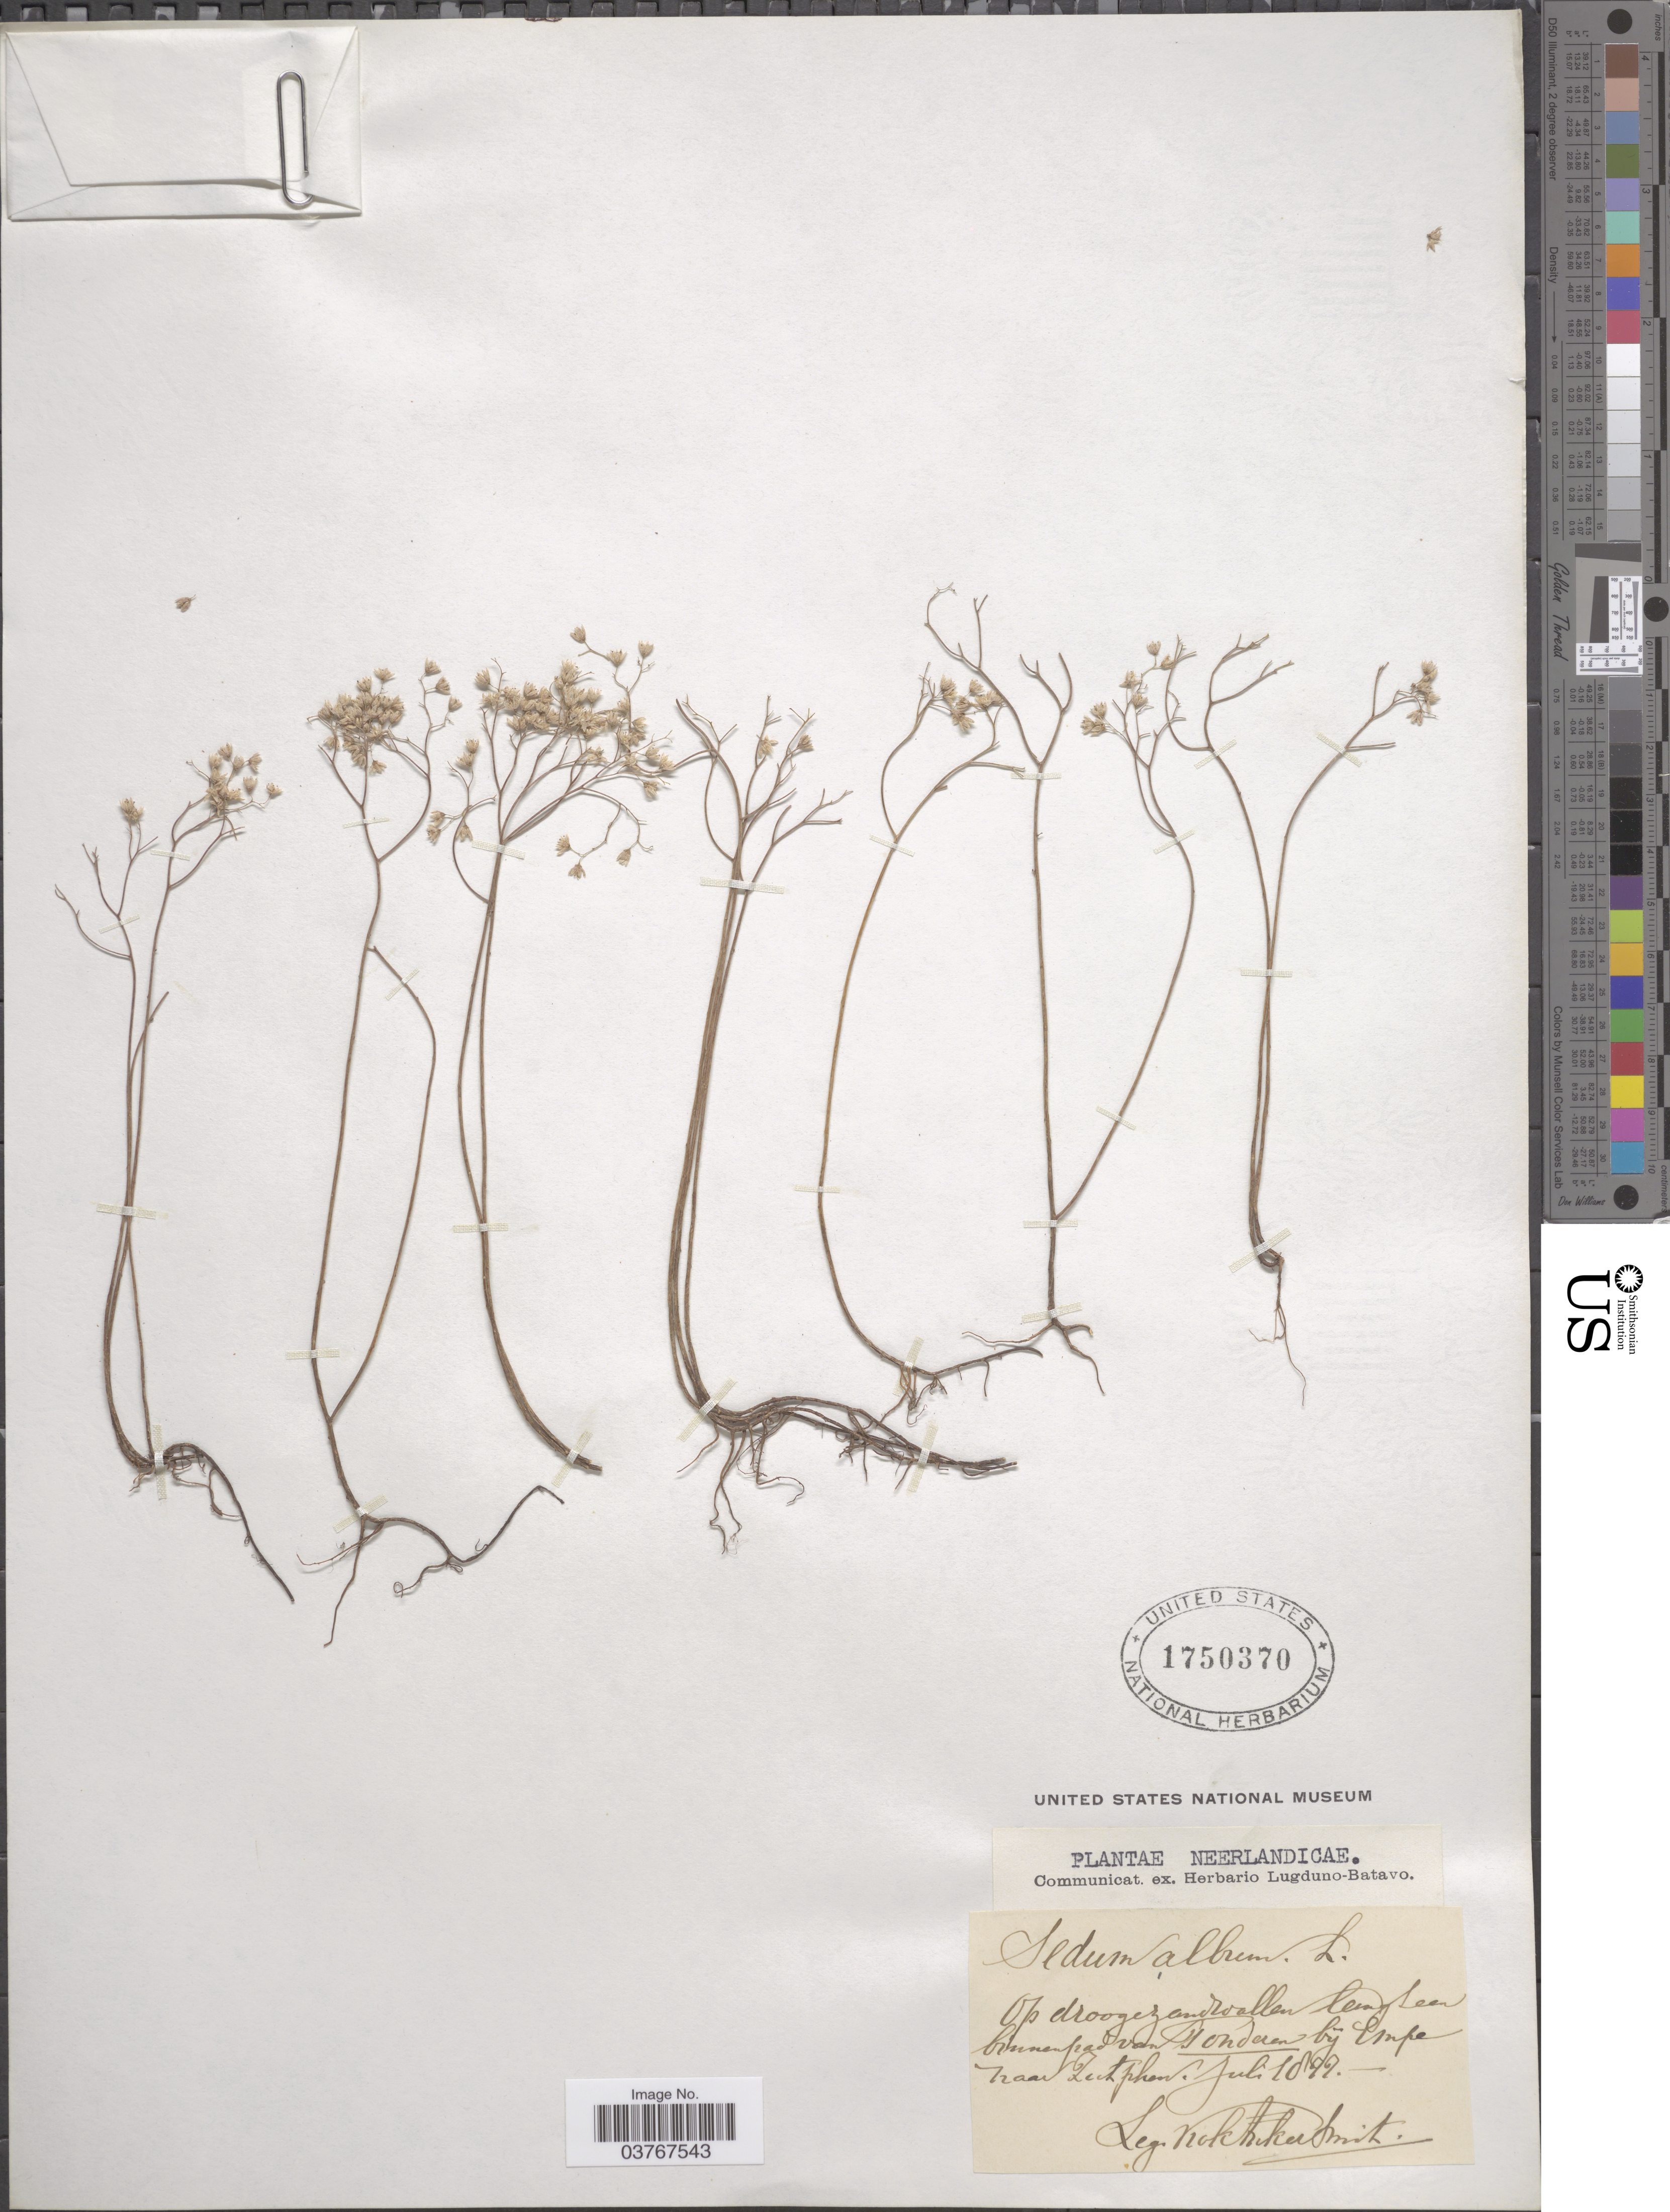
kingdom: Plantae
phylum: Tracheophyta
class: Magnoliopsida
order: Saxifragales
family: Crassulaceae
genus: Sedum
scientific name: Sedum album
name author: L.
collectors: Kok Ankersmit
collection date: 1877-07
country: Netherlands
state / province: Gelderland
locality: Neerlandicae. Op droogezandwallen langs een binnenpad van Tonderen bij Empe naar Zutphen.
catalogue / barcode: US 1750370